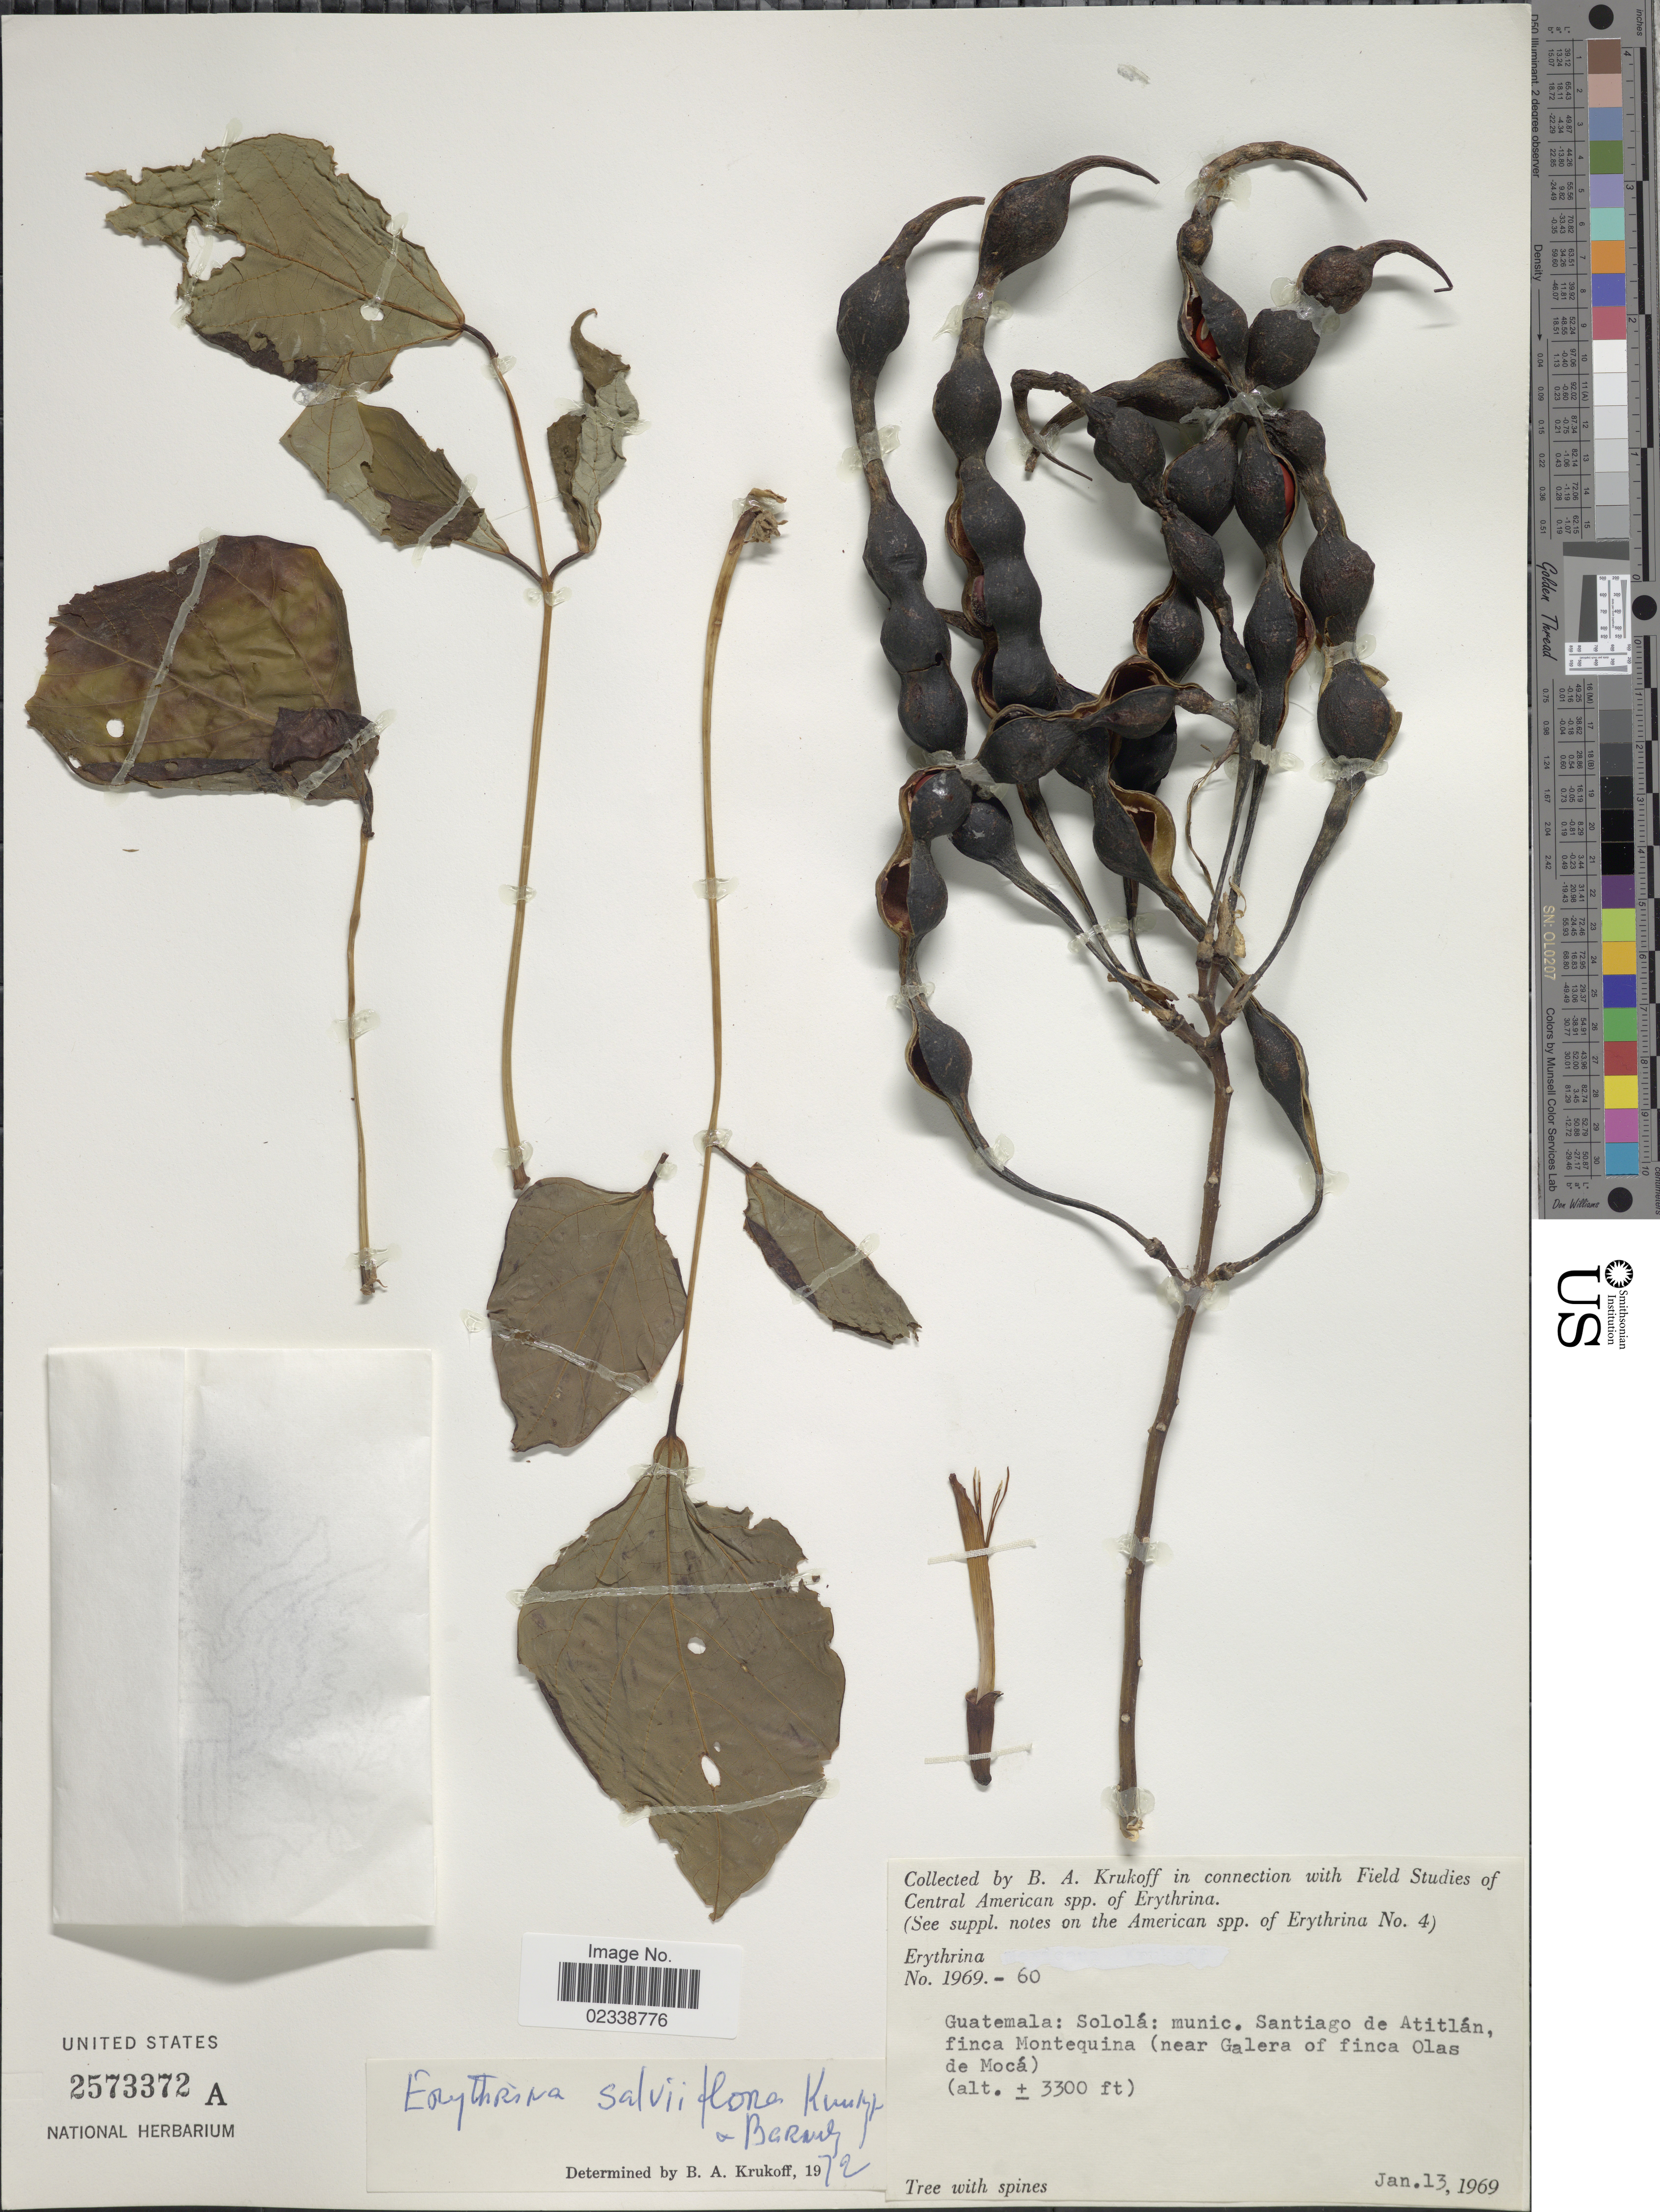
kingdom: Plantae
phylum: Tracheophyta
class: Magnoliopsida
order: Fabales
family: Fabaceae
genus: Erythrina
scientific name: Erythrina salviiflora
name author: Krukoff & Barneby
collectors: B. A. Krukoff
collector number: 1969-60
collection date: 1969-01-13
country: Guatemala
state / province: Sololá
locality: Munic. Santiago de Atitlan, finca Montequina (near Galera of finca Olas de Moca)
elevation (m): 1006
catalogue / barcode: US 2573372A